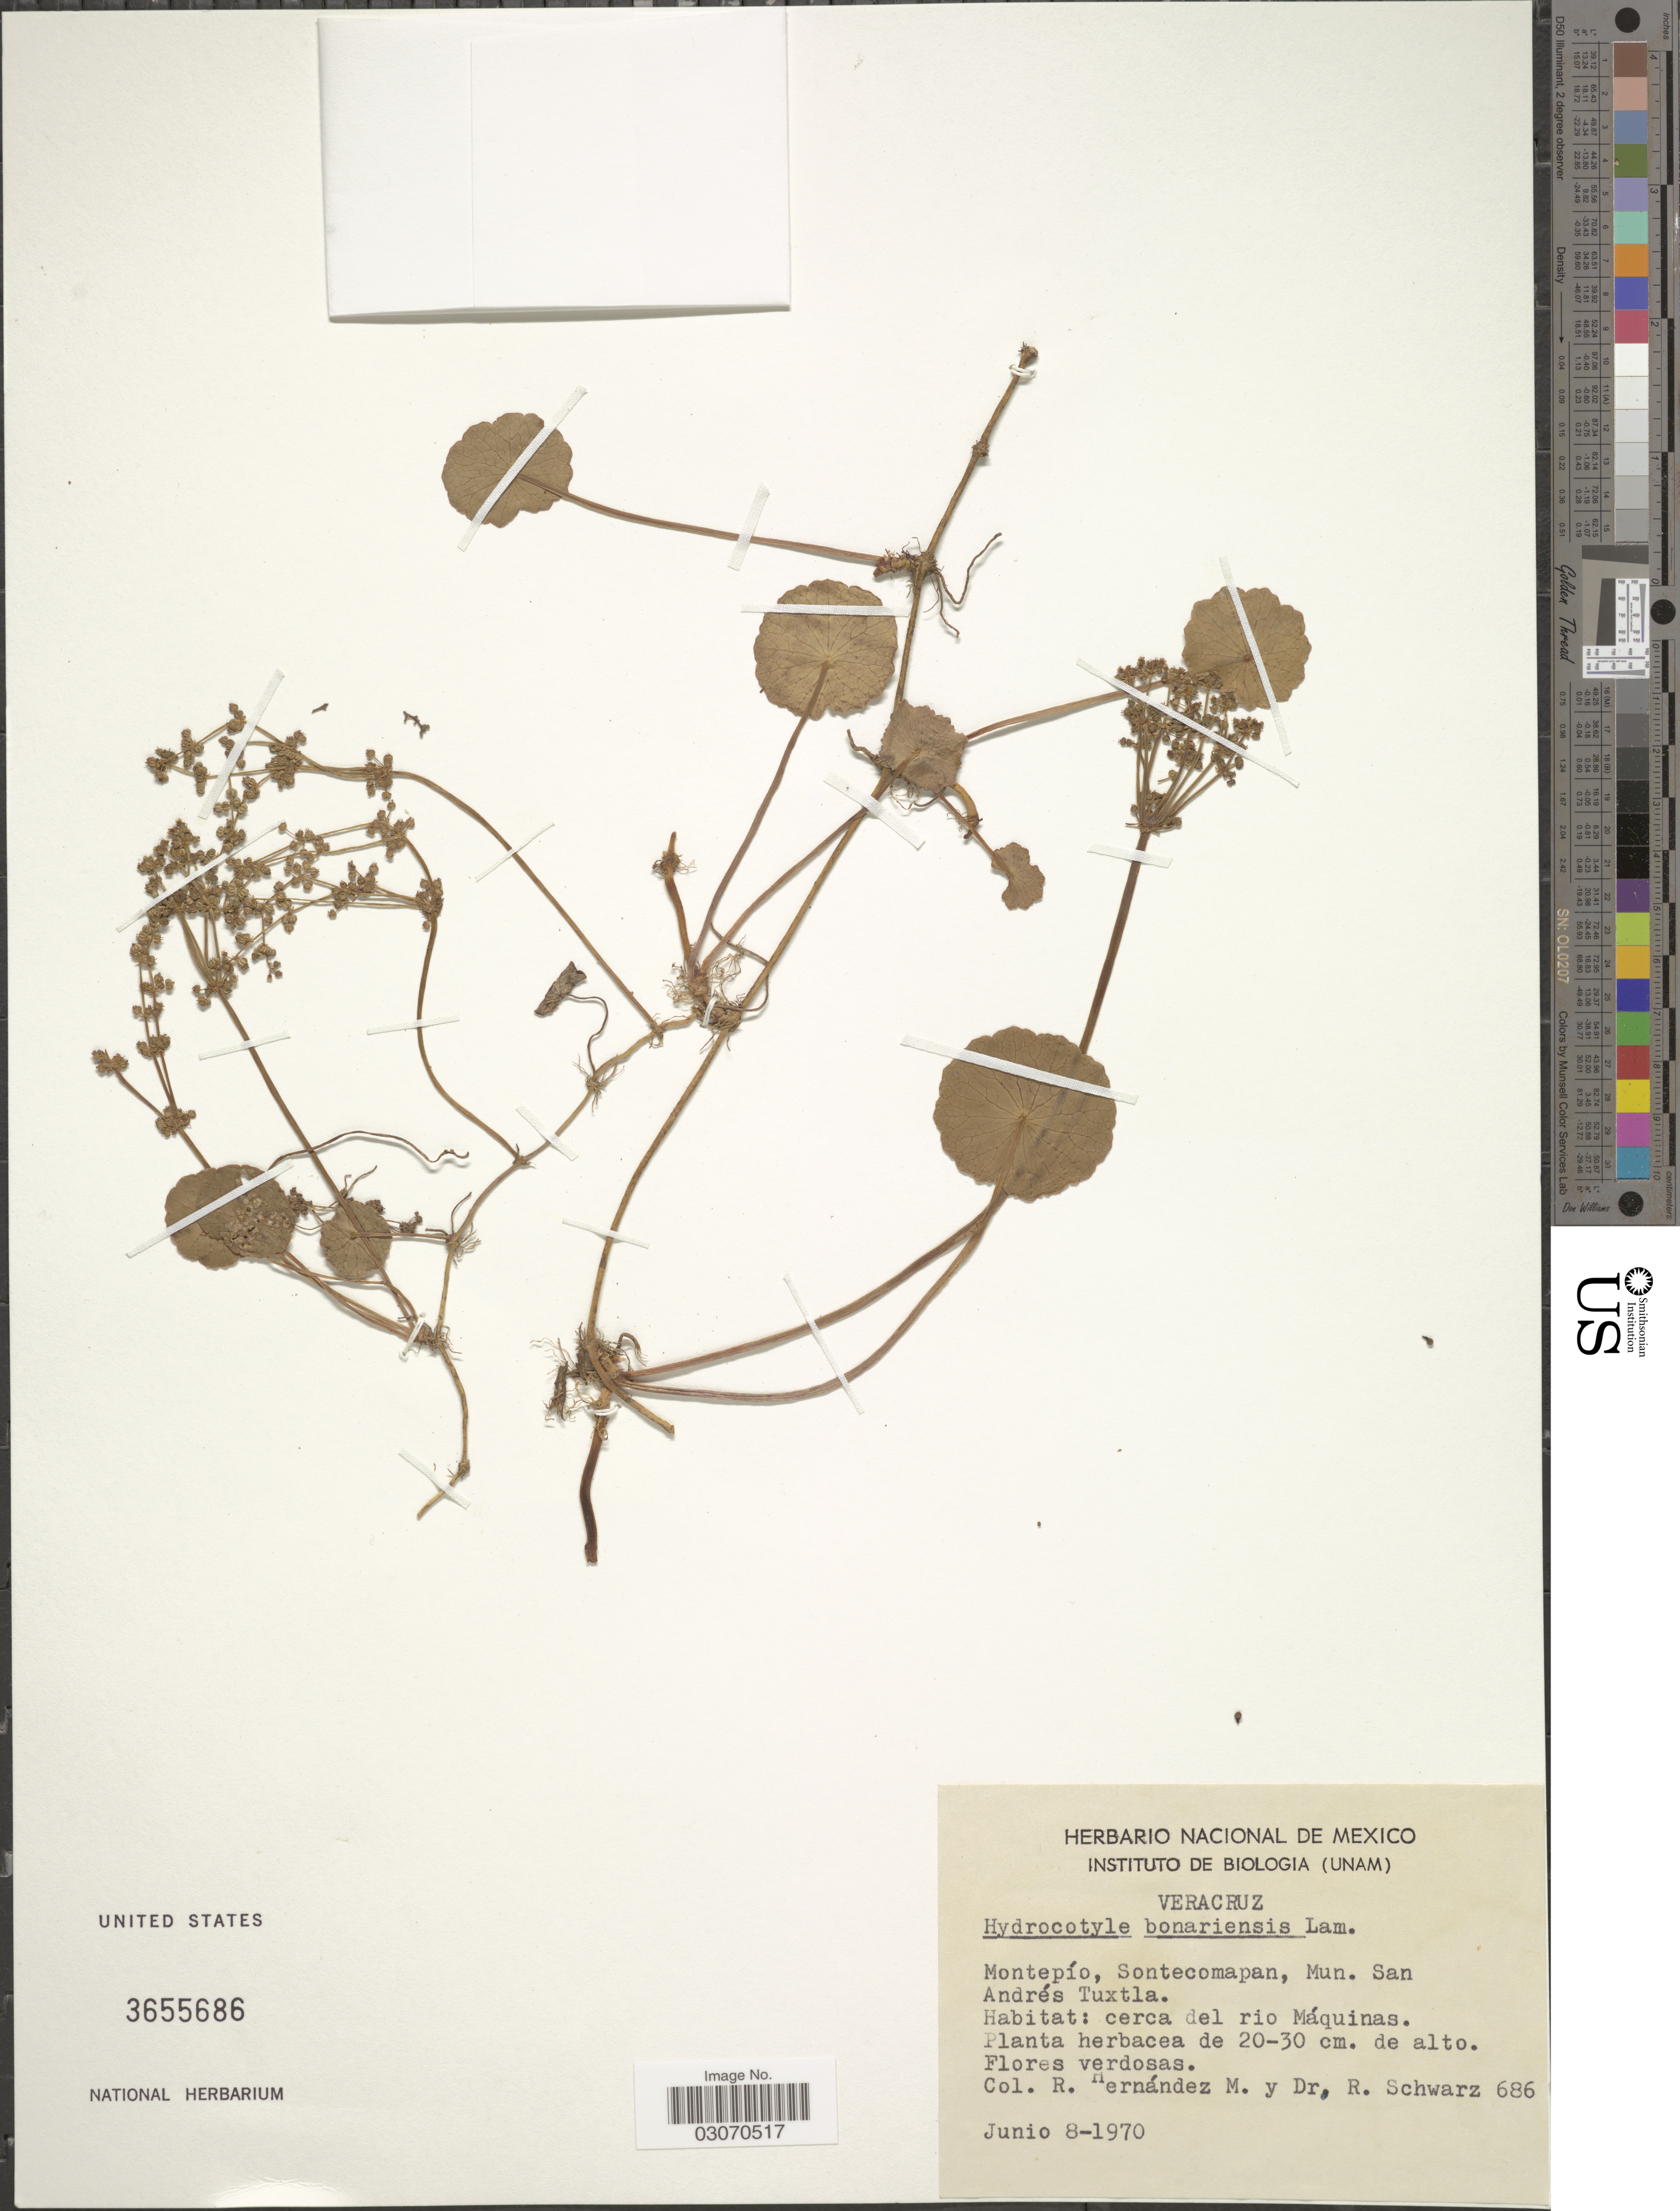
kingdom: Plantae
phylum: Tracheophyta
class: Magnoliopsida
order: Apiales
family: Araliaceae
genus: Hydrocotyle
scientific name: Hydrocotyle bonariensis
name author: Lam.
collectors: R. Hernandez M. & R. Schwarz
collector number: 686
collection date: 1970-06-08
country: Mexico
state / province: Veracruz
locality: Veracruz, Montepío, Sontecomapan, Mun. San Andrés Tuxtla. Cerca del rio Máquinas.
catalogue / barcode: US 3655686